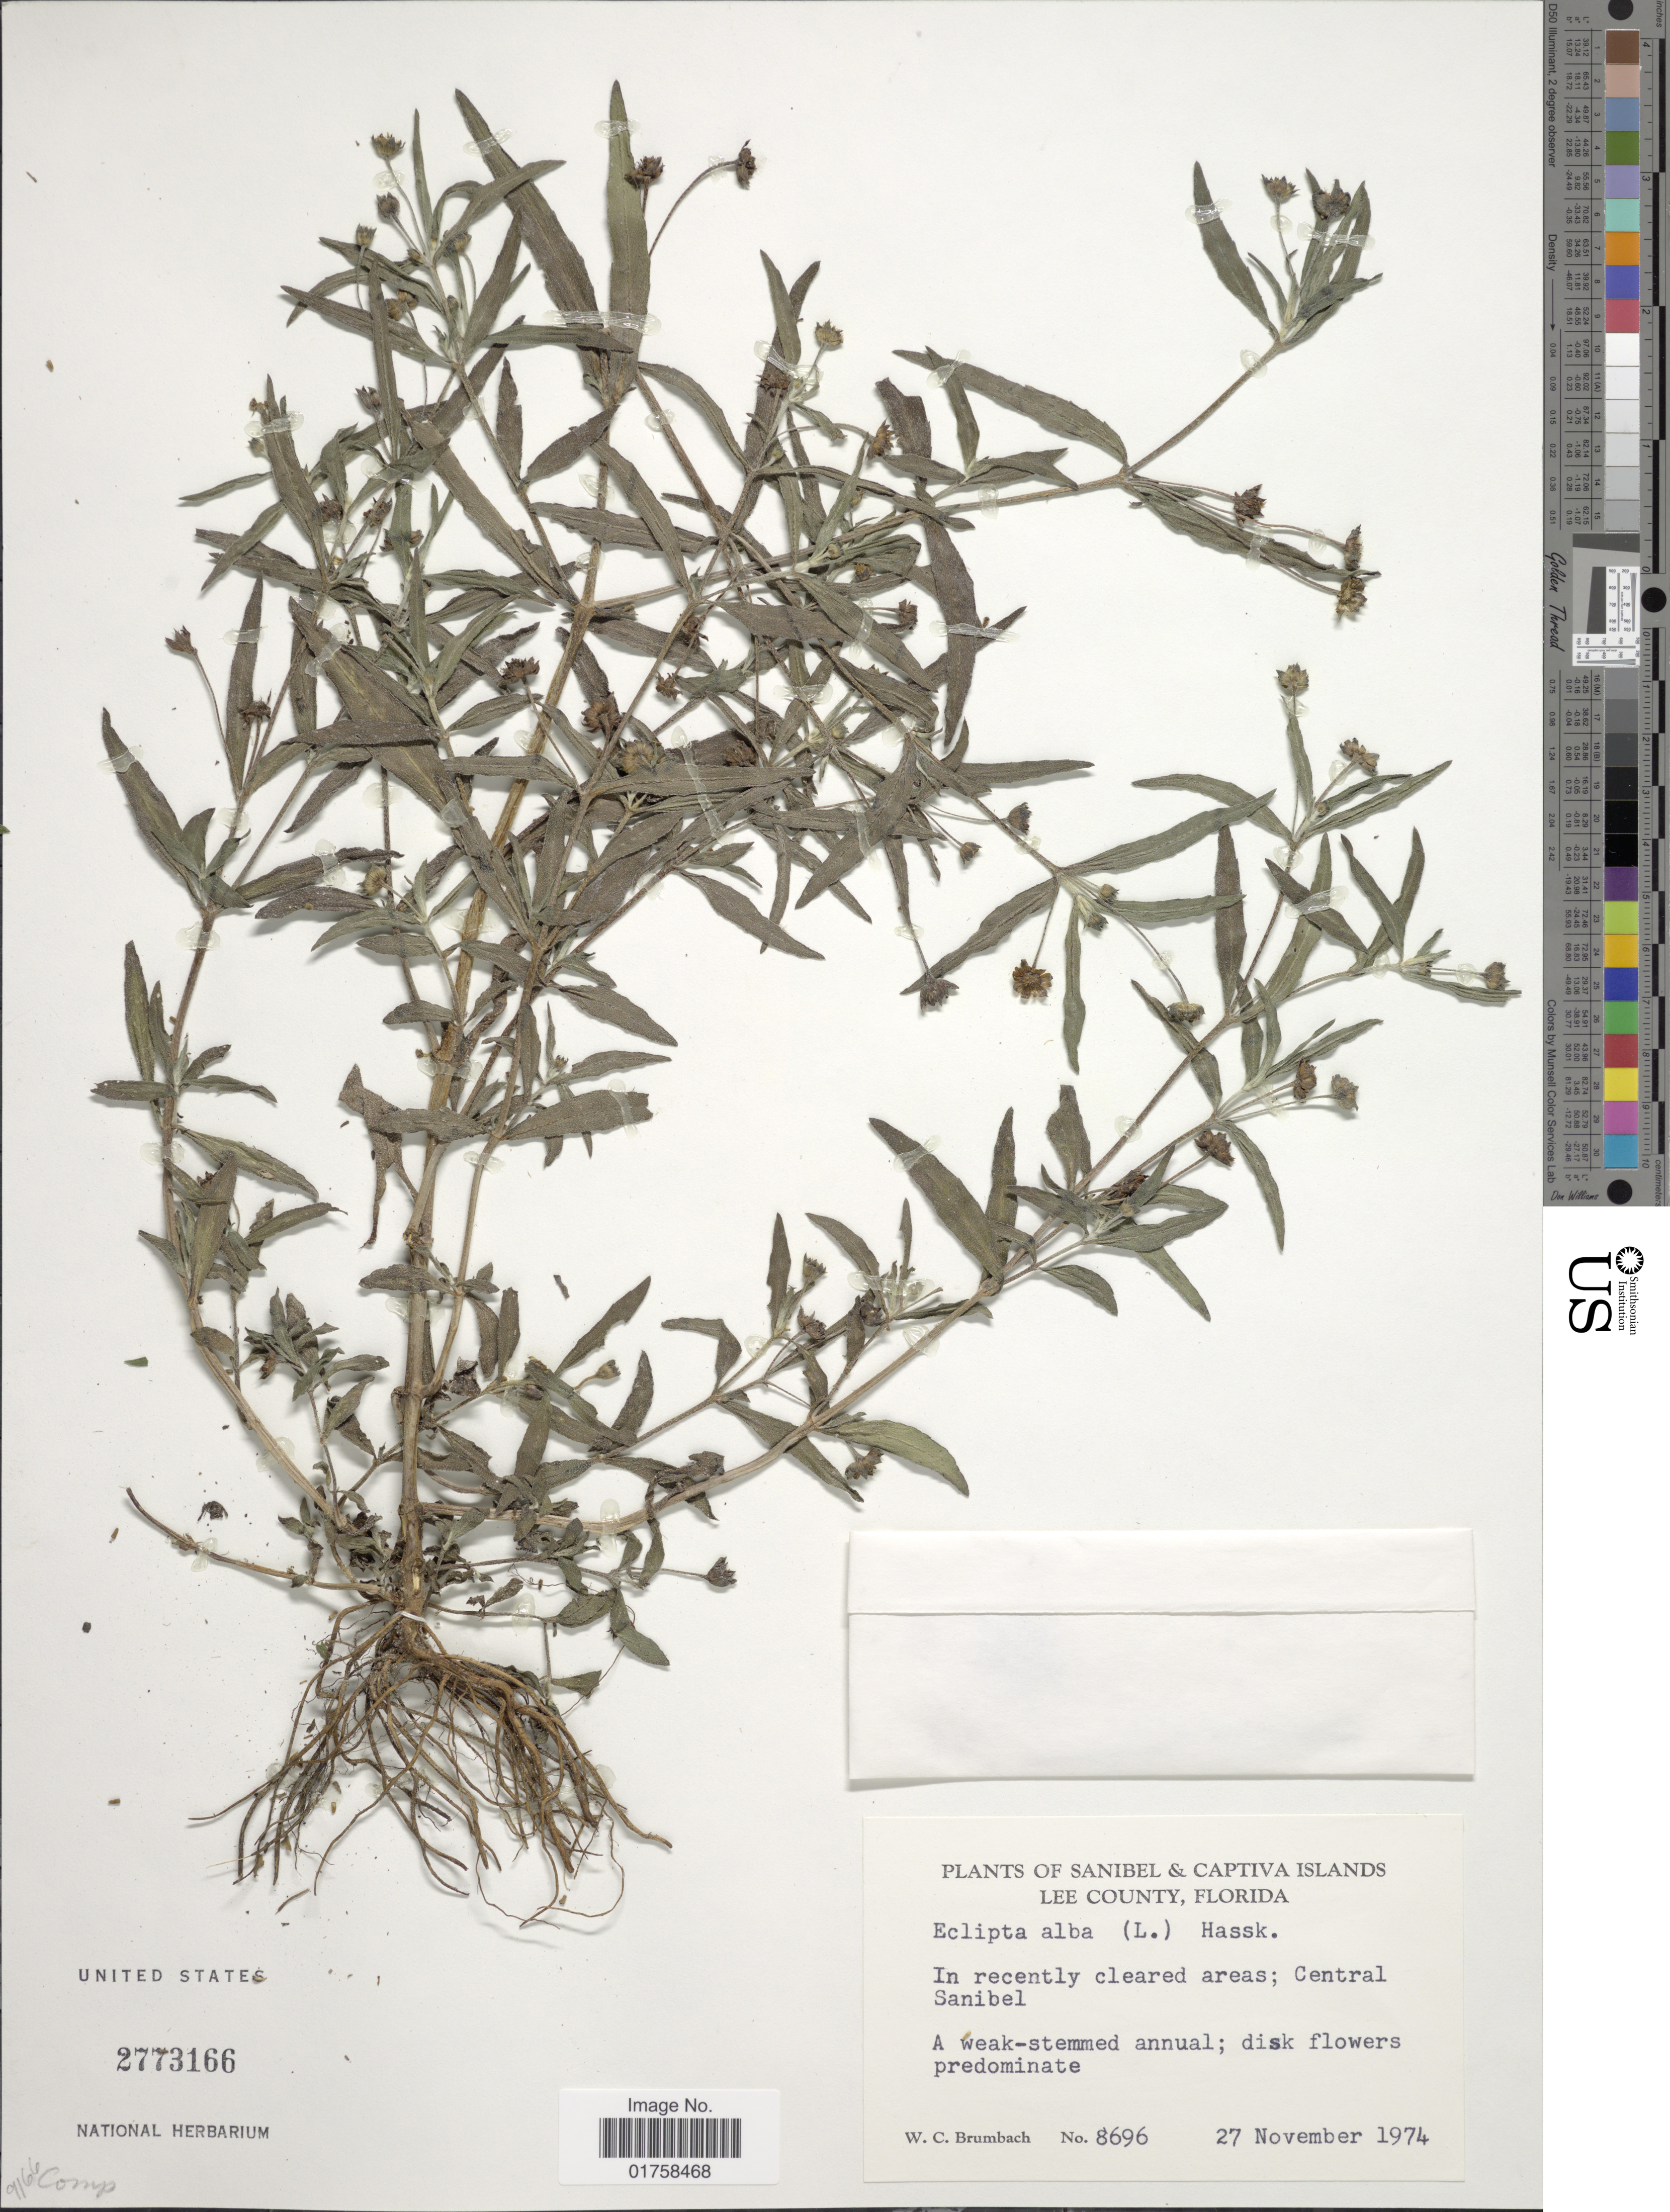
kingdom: Plantae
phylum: Tracheophyta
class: Magnoliopsida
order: Asterales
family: Asteraceae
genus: Eclipta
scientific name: Eclipta alba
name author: (L.) Hassk.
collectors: W. C. Brumbach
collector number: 8696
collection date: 1974-11-27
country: United States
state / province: Florida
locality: Sanibel & Captiva Islands. Lee County, Florida. In recently cleared areas; Central Sanibel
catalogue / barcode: US 2773166